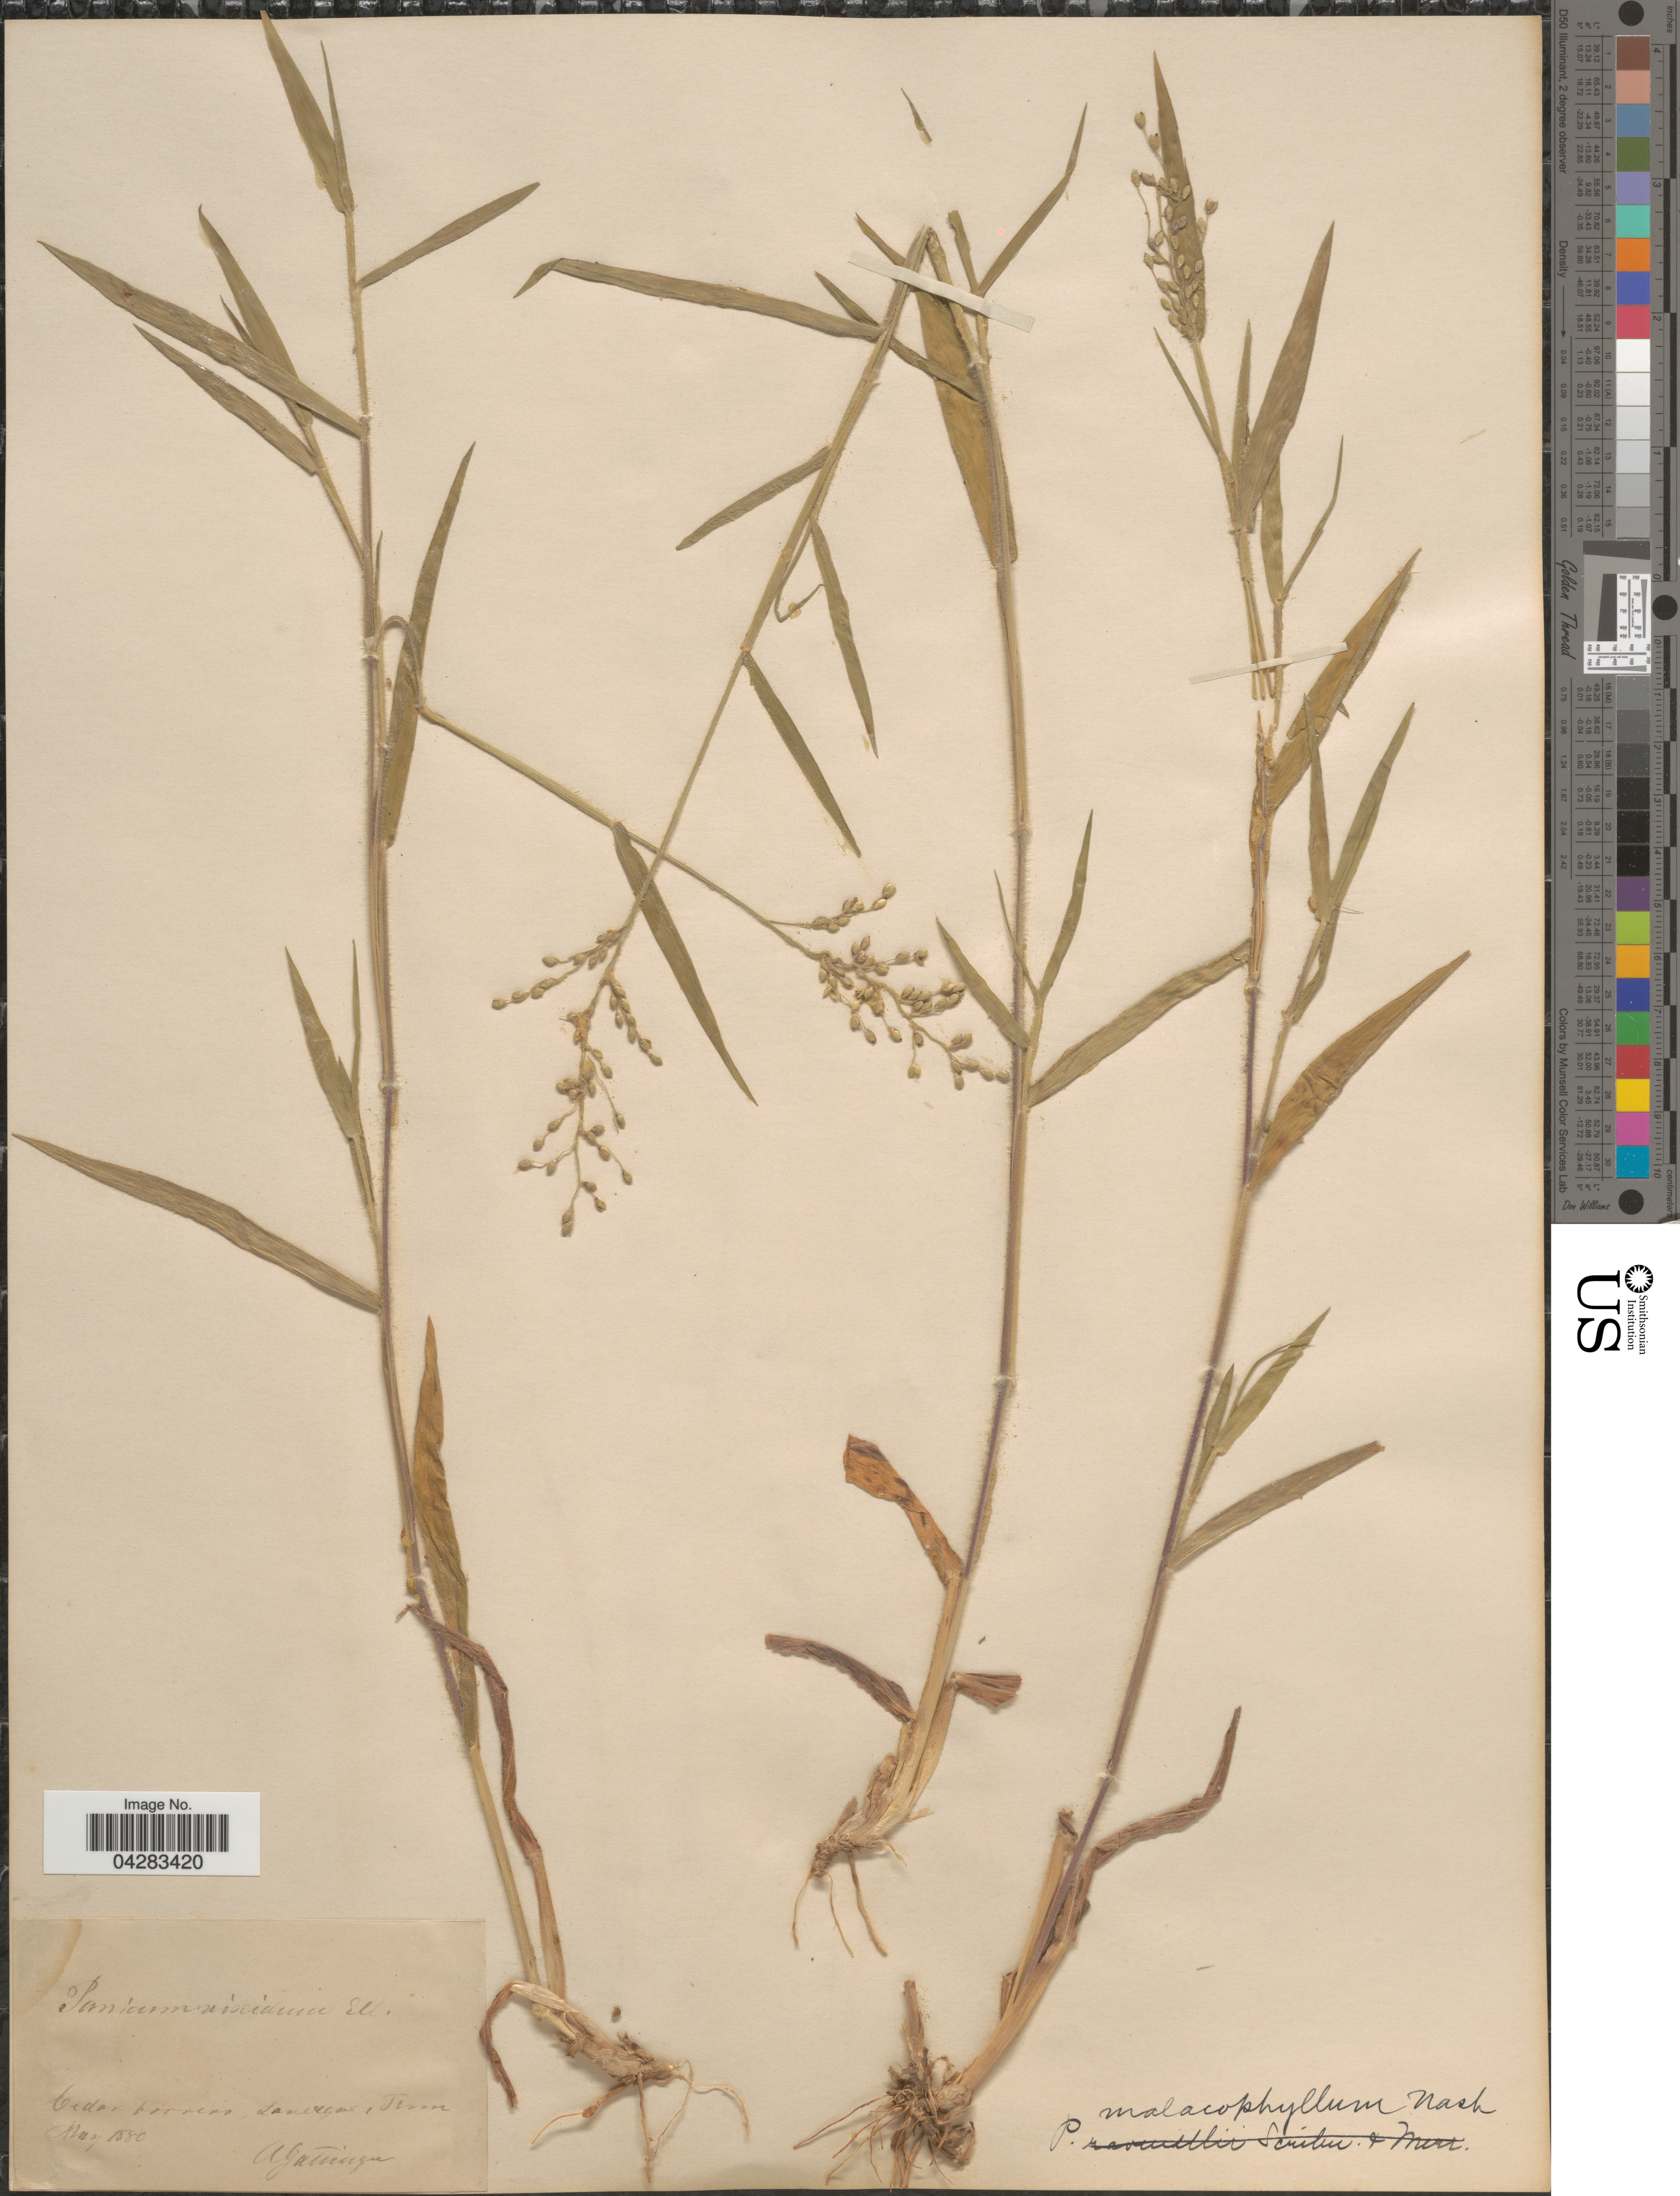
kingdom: Plantae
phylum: Tracheophyta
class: Liliopsida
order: Poales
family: Poaceae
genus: Dichanthelium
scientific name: Dichanthelium malacophyllum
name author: (Nash) Gould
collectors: A. Gattinger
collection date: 1880-05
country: United States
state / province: Tennessee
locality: Cedar barrens, Lavergne.